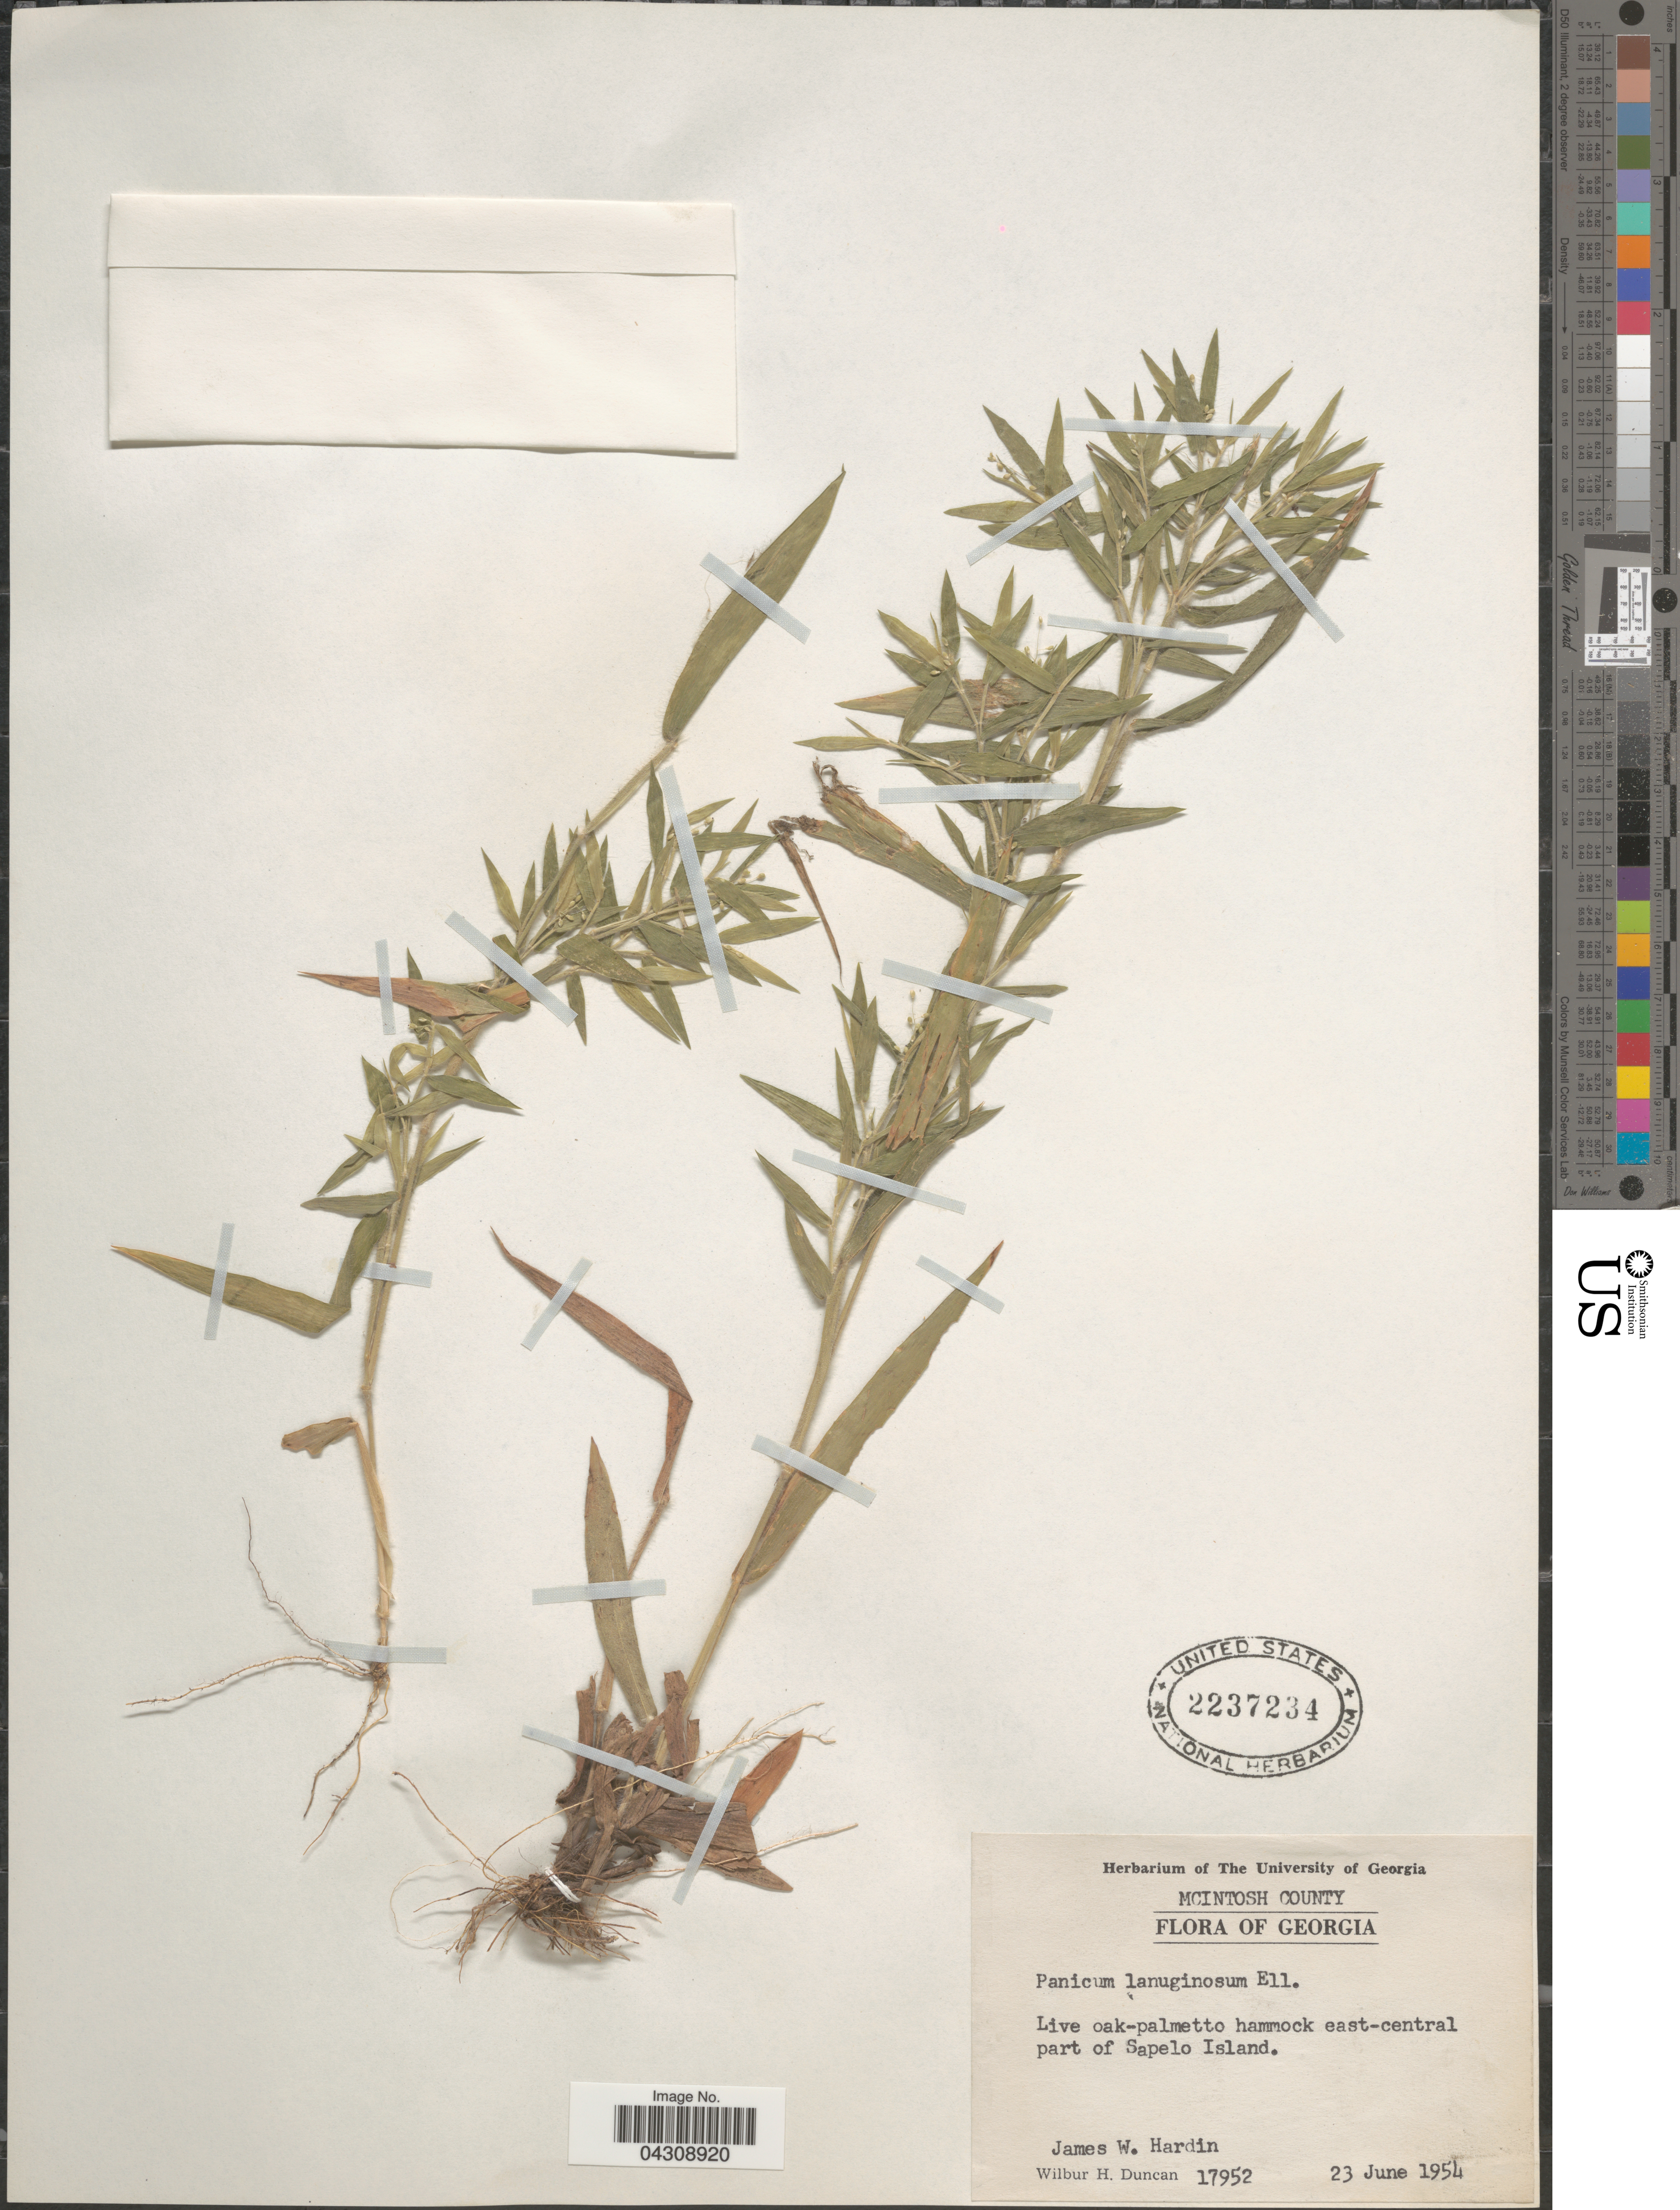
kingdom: Plantae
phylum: Tracheophyta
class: Liliopsida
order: Poales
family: Poaceae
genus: Dichanthelium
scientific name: Dichanthelium acuminatum var. acuminatum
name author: (Sw.) Gould & C.A. Clark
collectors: J. W. Hardin & W. H. Duncan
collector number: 17952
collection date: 1954-06-23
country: United States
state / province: Georgia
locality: McIntosh County. Live oak-palmetto hammock east-central part of Sapelo Island.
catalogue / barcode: US 2237234